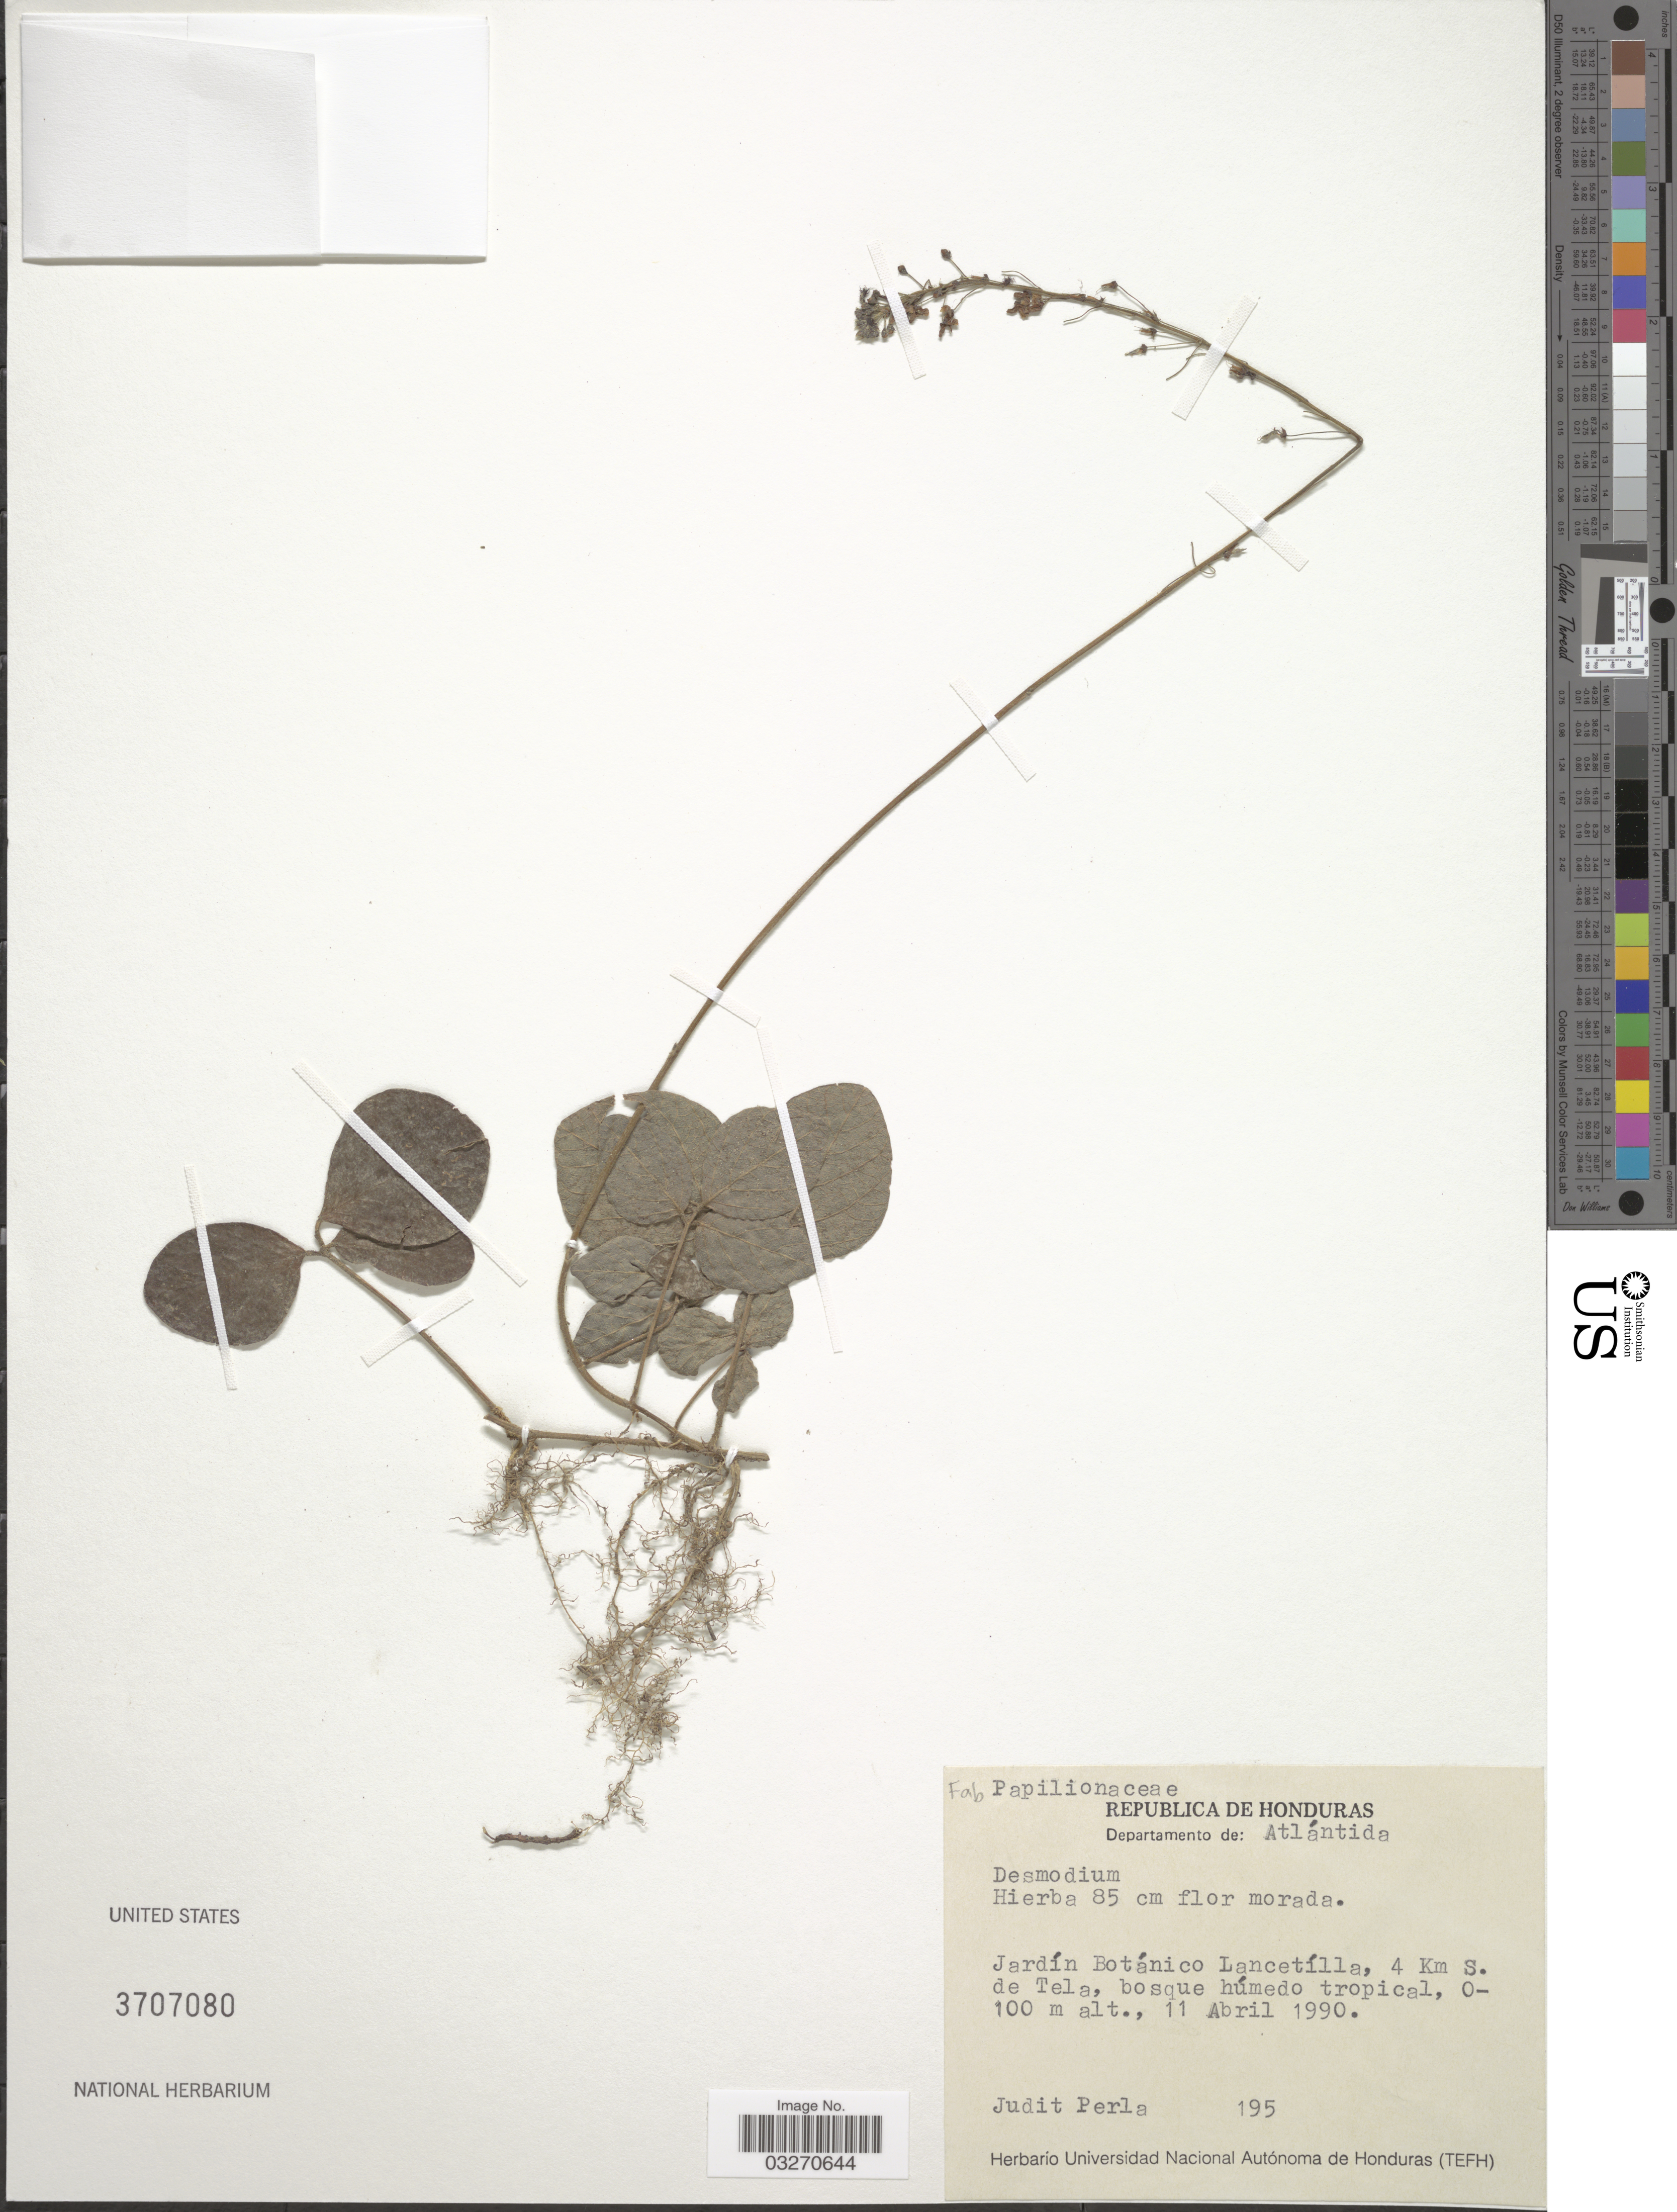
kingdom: Plantae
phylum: Tracheophyta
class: Magnoliopsida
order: Fabales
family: Fabaceae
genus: Desmodium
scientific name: Desmodium sp.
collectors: J. Perla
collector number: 195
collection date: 1990-04-11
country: Honduras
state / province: Atlántida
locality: Departamento de: Atlántida. Jardín Botánico Lancetílla, 4 Km S. de Tela.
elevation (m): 0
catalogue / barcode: US 3707080